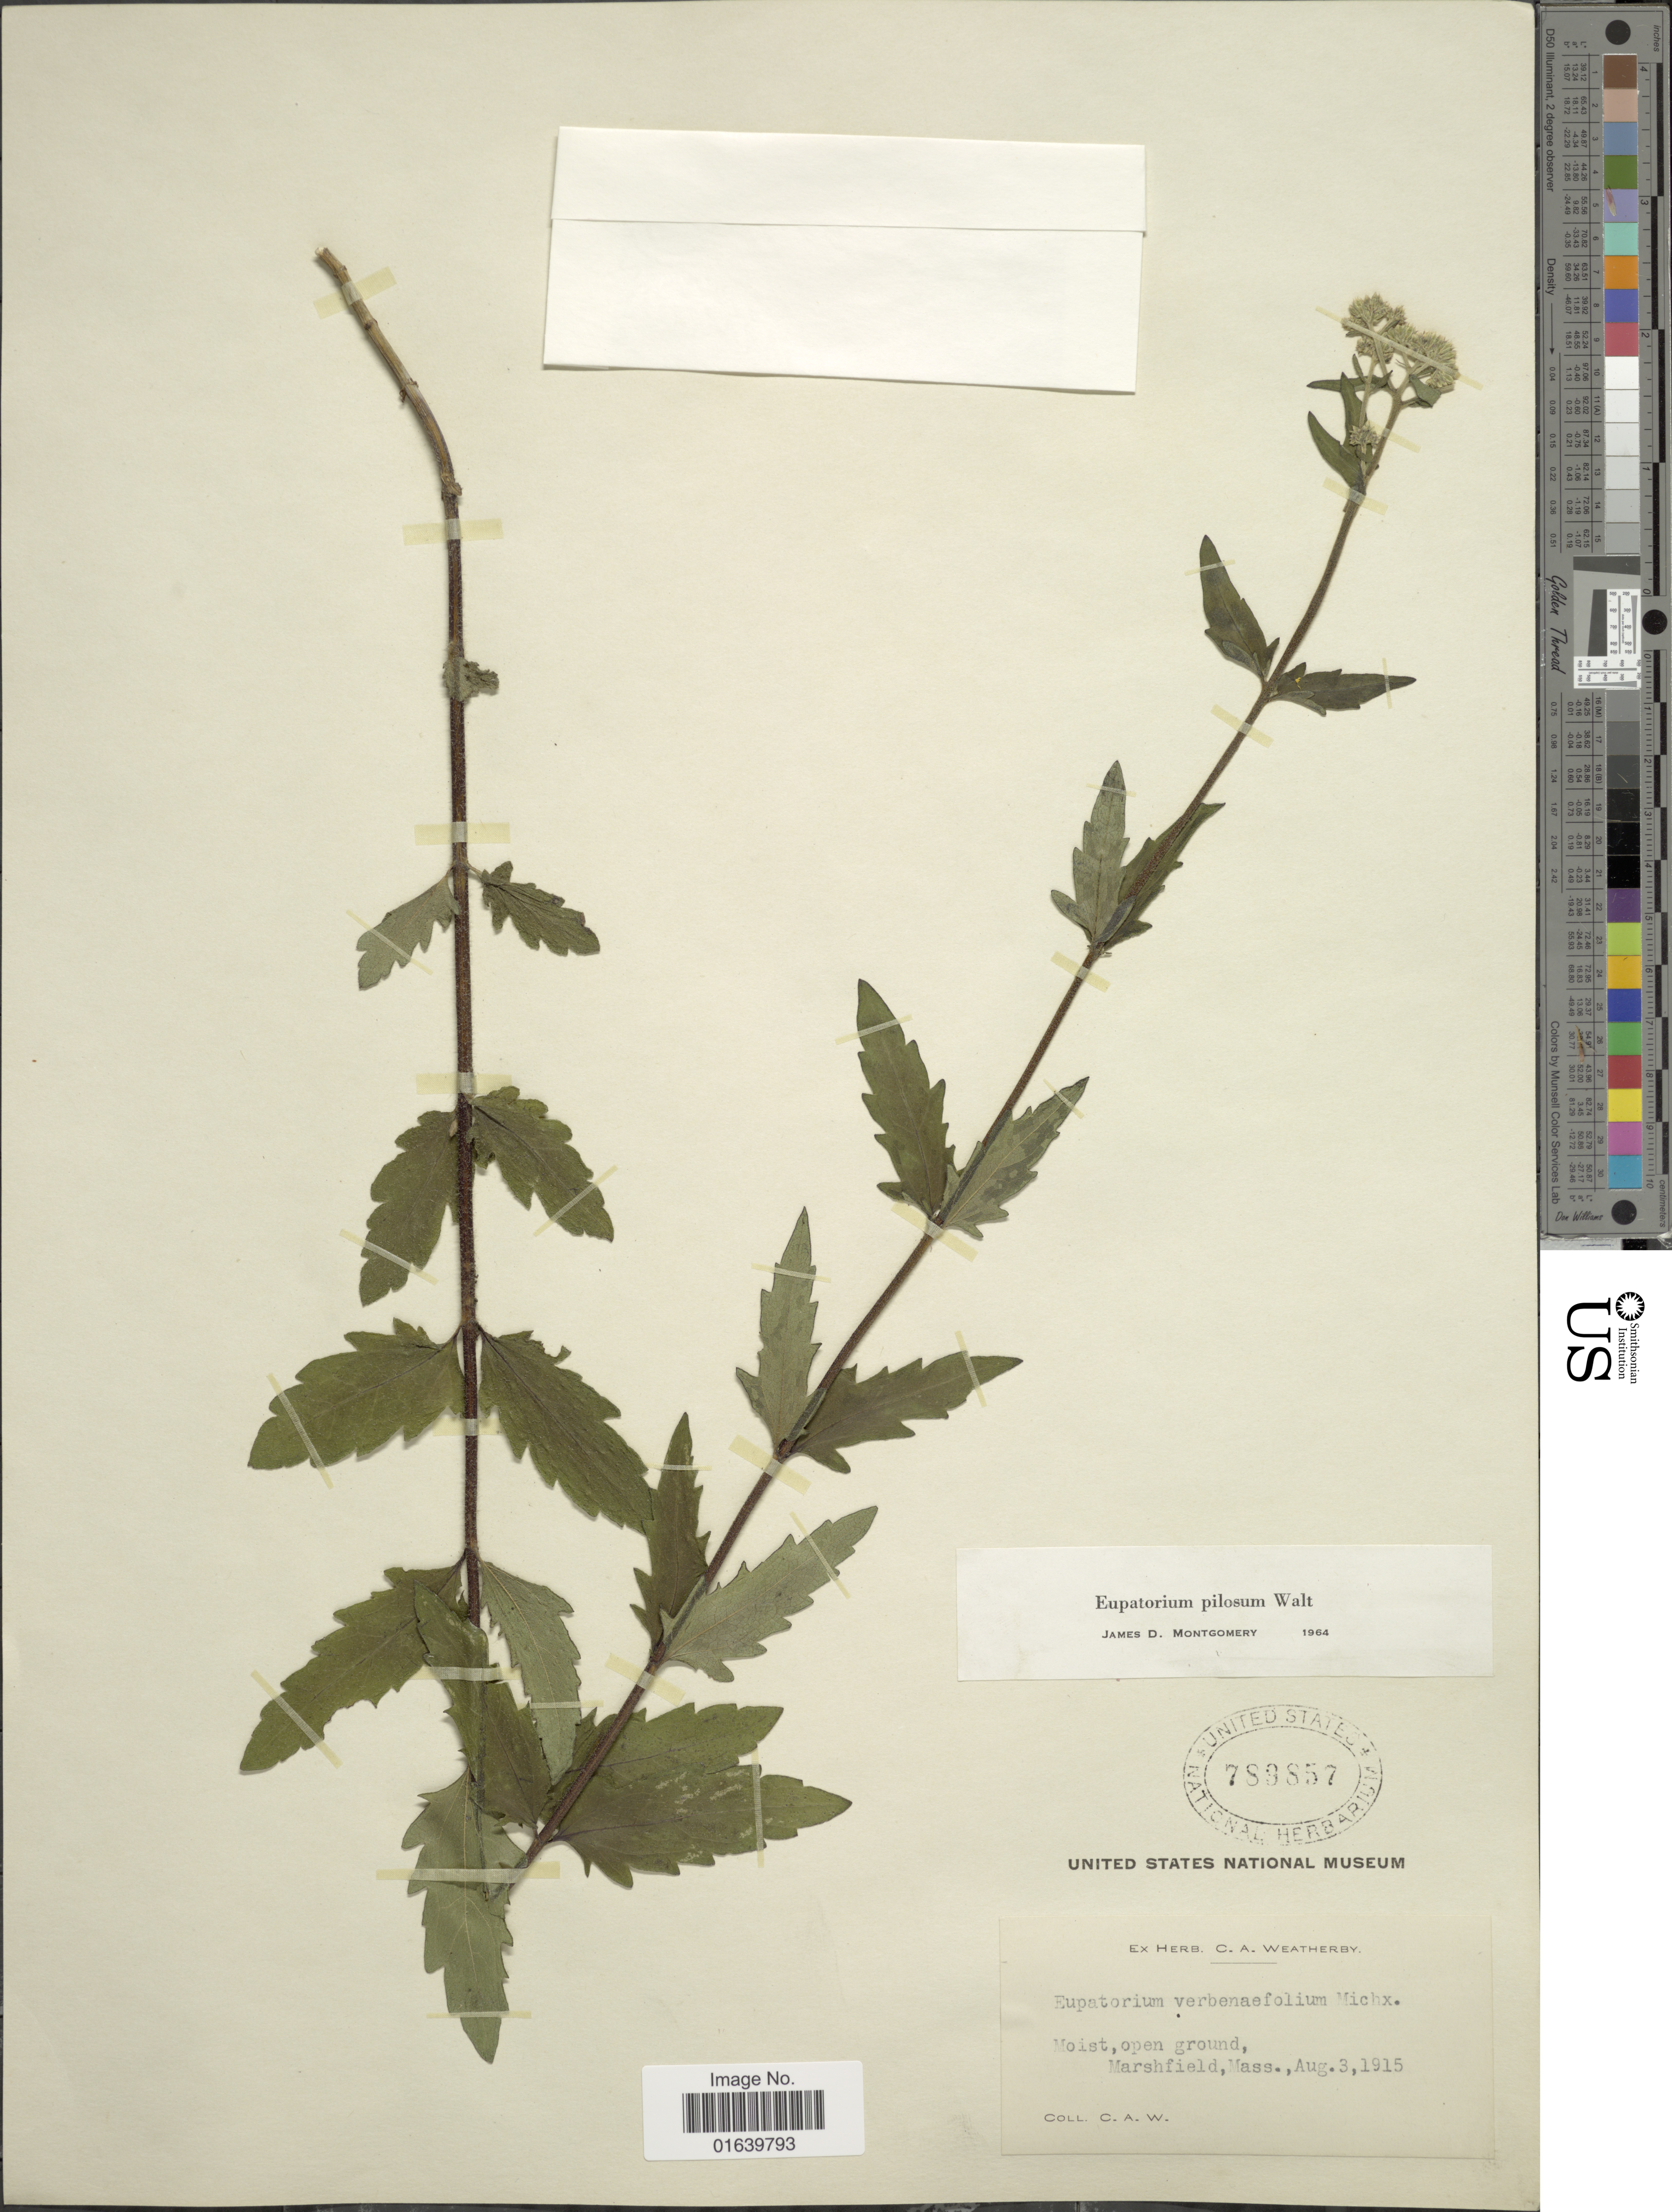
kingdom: Plantae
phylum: Tracheophyta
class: Magnoliopsida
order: Asterales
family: Asteraceae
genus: Eupatorium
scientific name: Eupatorium pilosum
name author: Walter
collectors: C. A. Weatherby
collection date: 1915-08-03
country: United States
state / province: Massachusetts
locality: Marshfield.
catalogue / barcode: US 789857